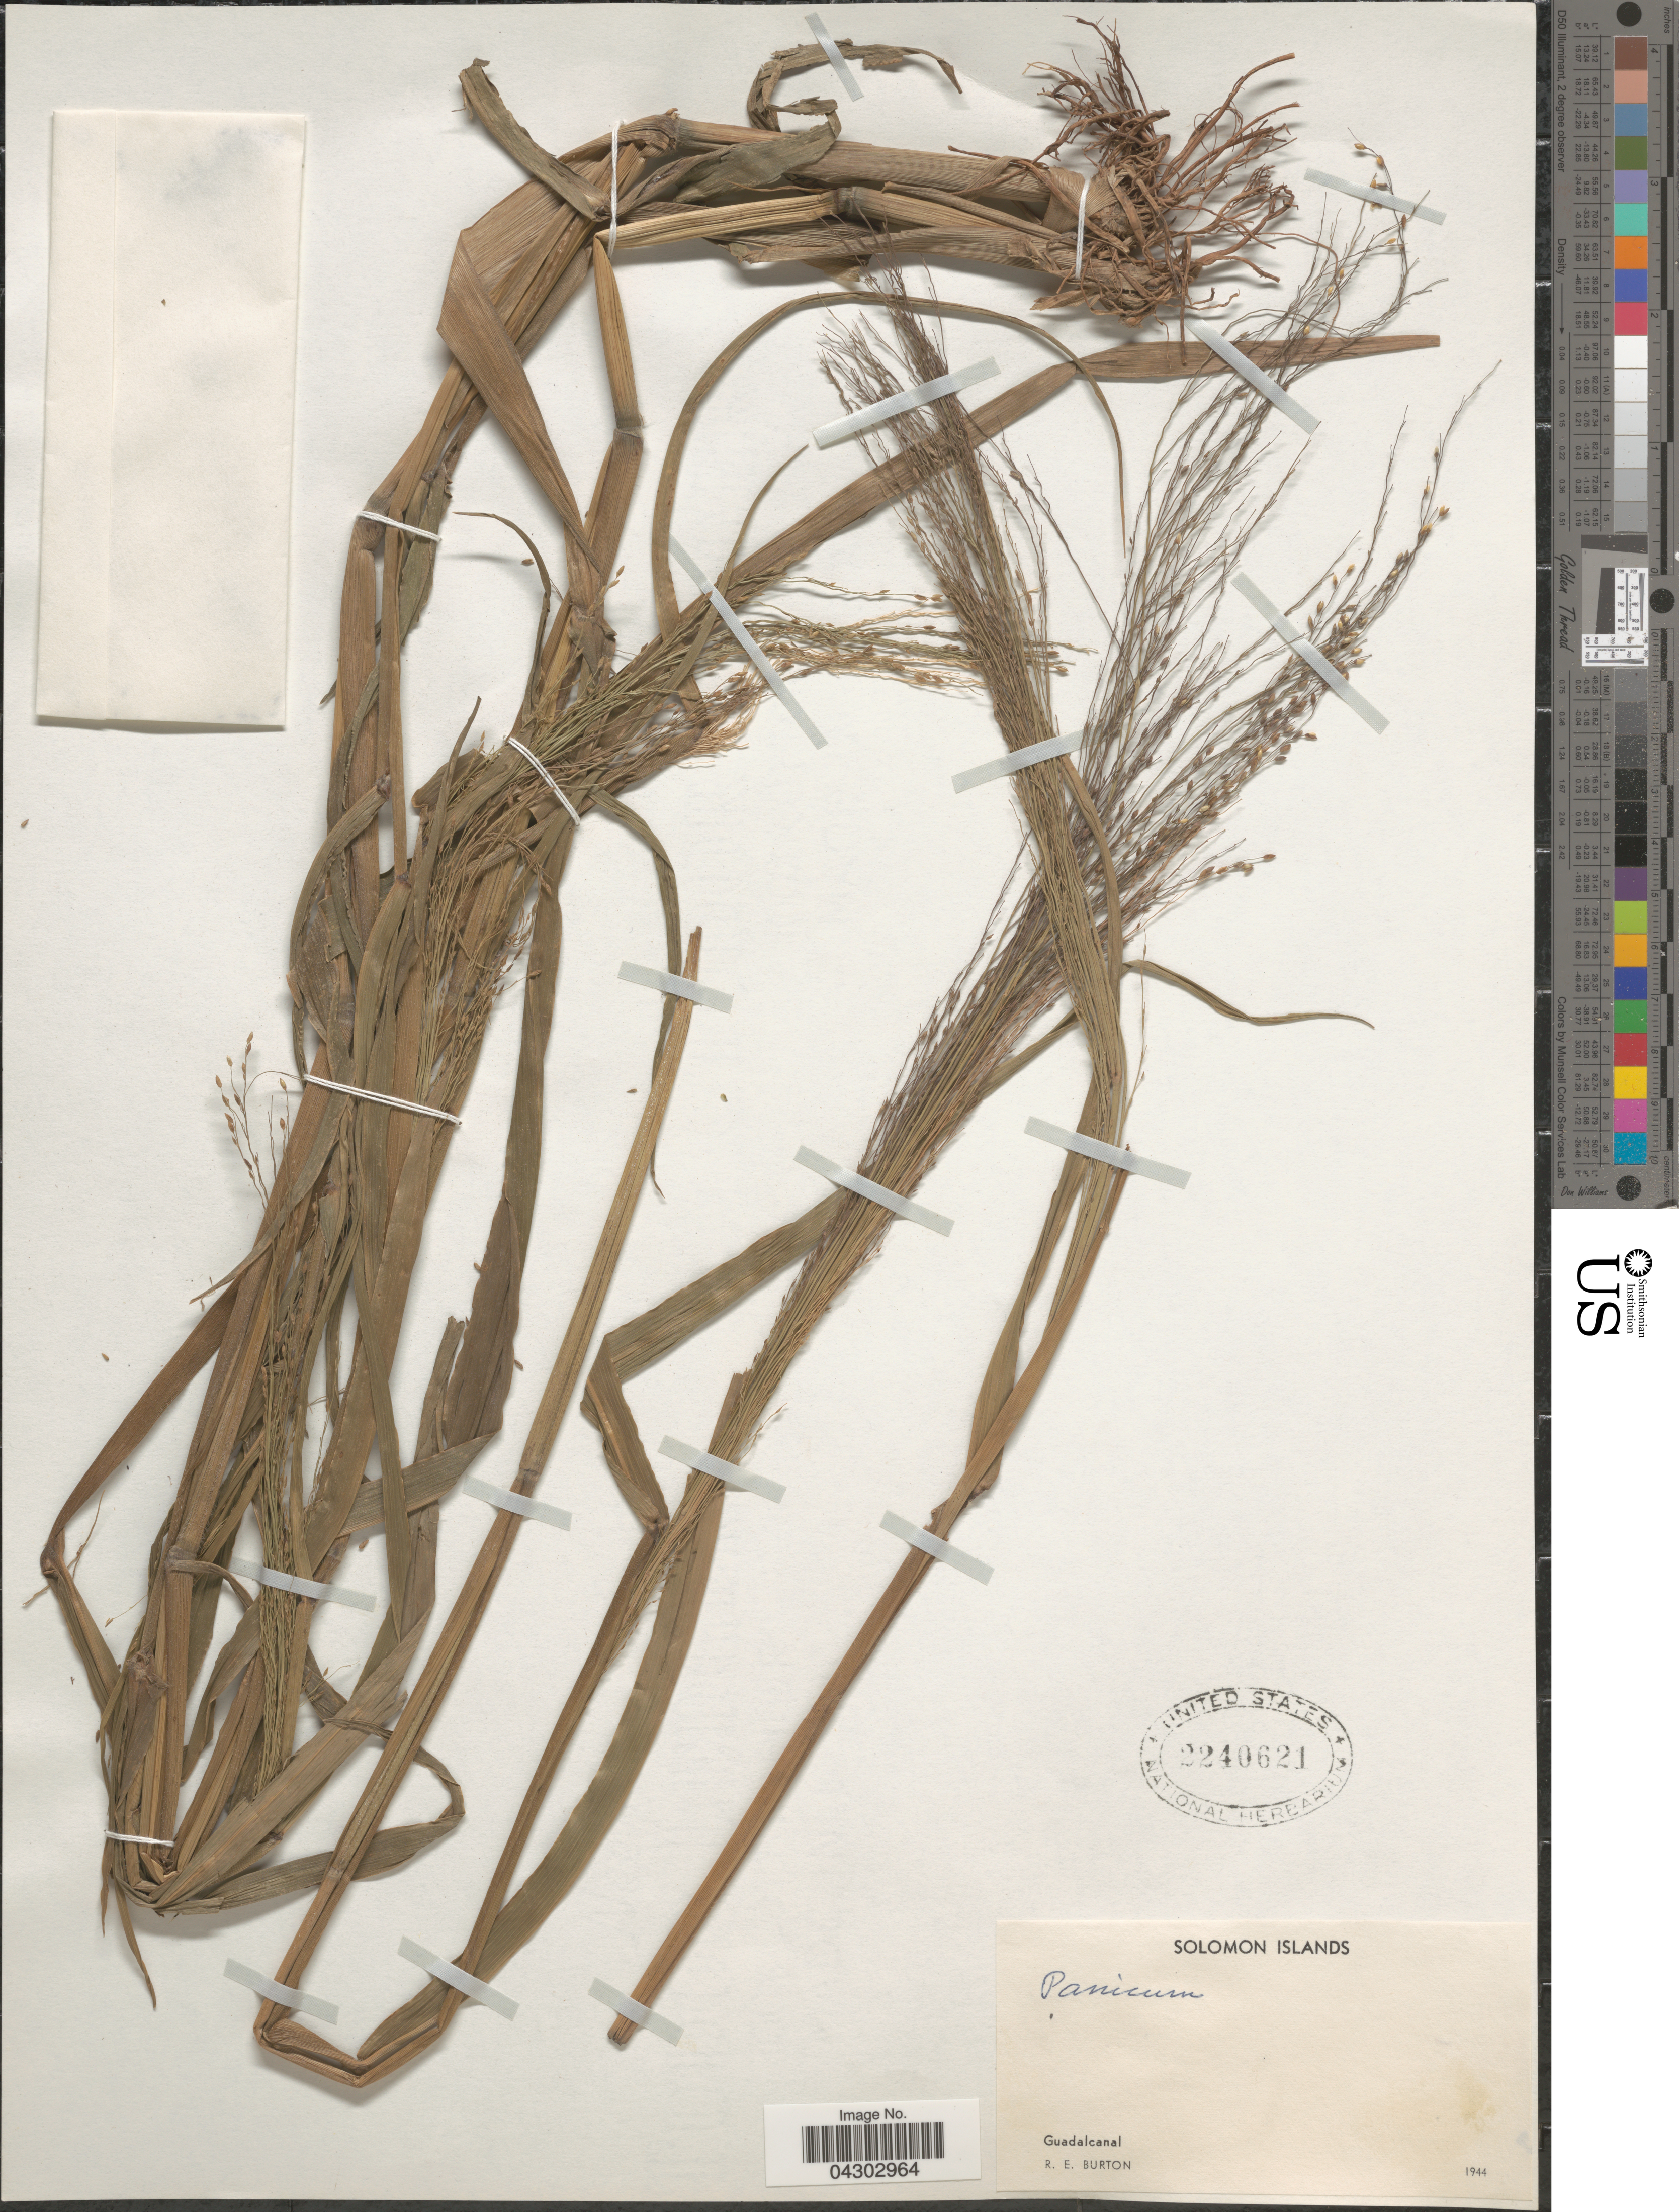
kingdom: Plantae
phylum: Tracheophyta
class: Liliopsida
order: Poales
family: Poaceae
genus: Panicum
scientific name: Panicum sp.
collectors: R. Burton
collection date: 1944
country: Solomon Islands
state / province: Solomon Islands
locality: Guadalcanal.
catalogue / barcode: US 2240621